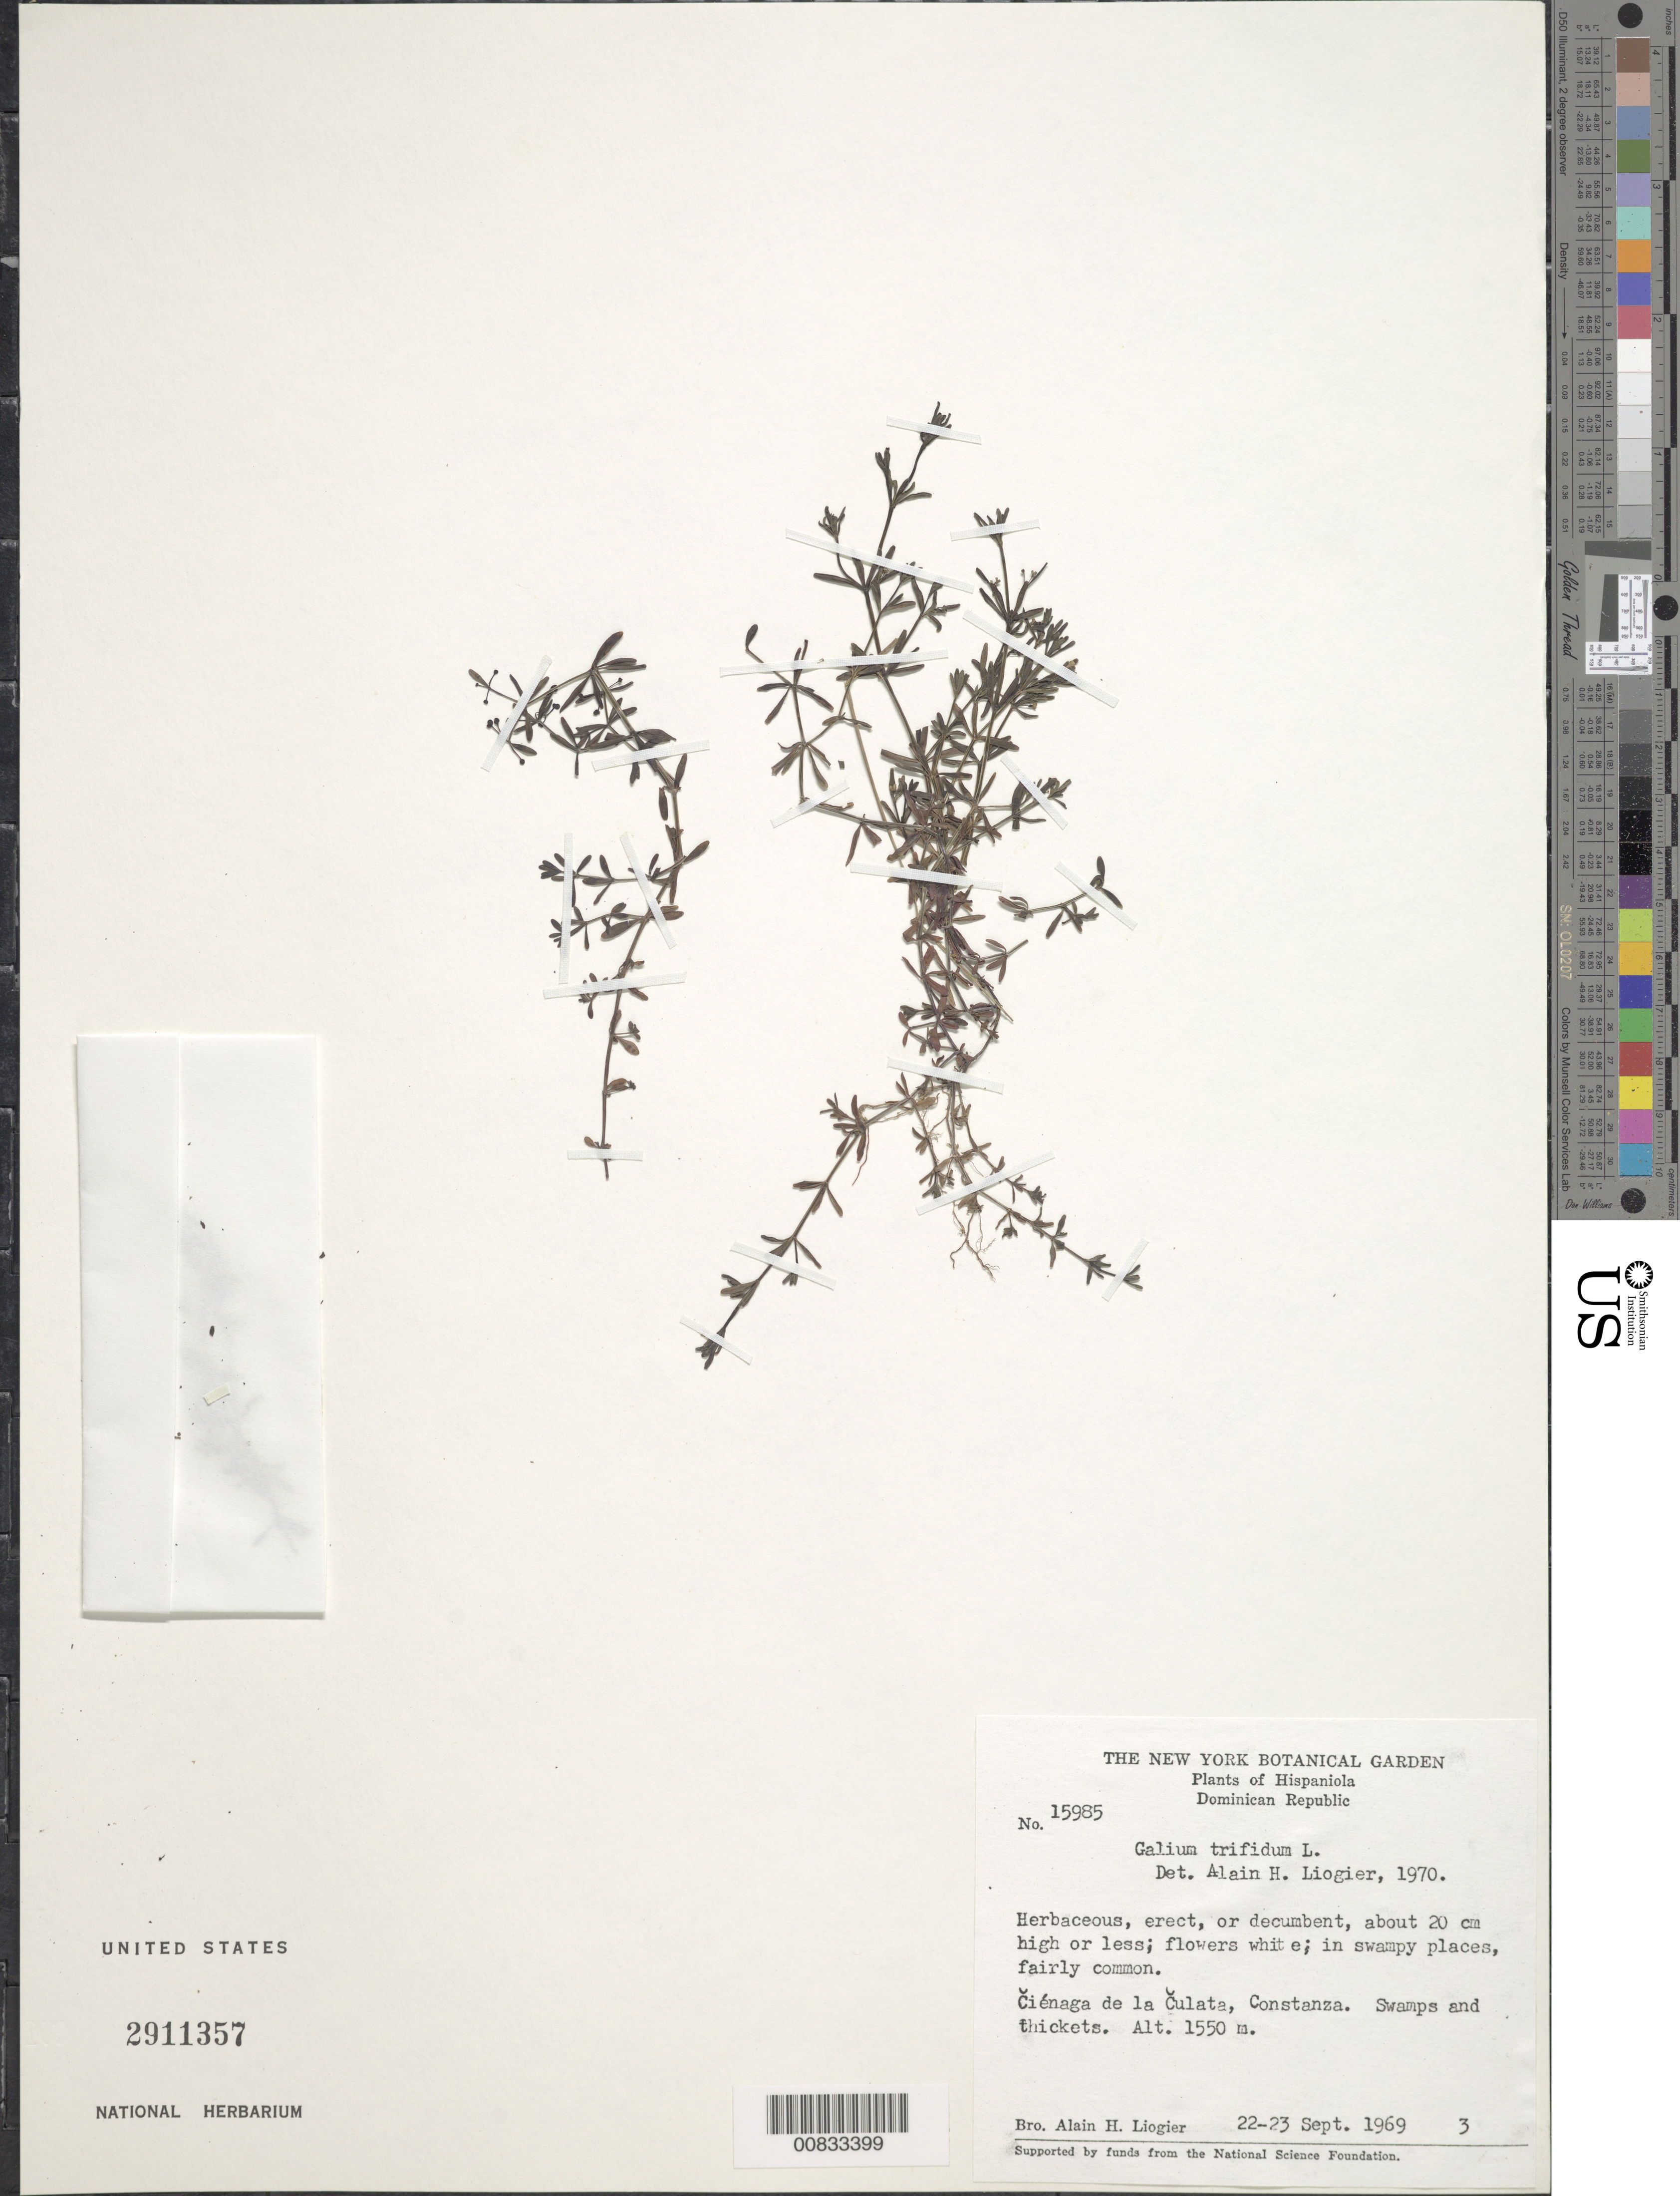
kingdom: Plantae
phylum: Tracheophyta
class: Magnoliopsida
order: Gentianales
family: Rubiaceae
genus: Galium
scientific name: Galium trifidum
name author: L.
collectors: A. H. Liogier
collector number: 15985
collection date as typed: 22 Sep 1969 to 23 Sep 1969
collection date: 1969-09-22/1969-09-23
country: Dominican Republic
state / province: La Vega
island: Hispaniola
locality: Ciénaga de la Culata, Constanza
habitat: Swamps and thickets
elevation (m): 1550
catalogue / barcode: US 2911357